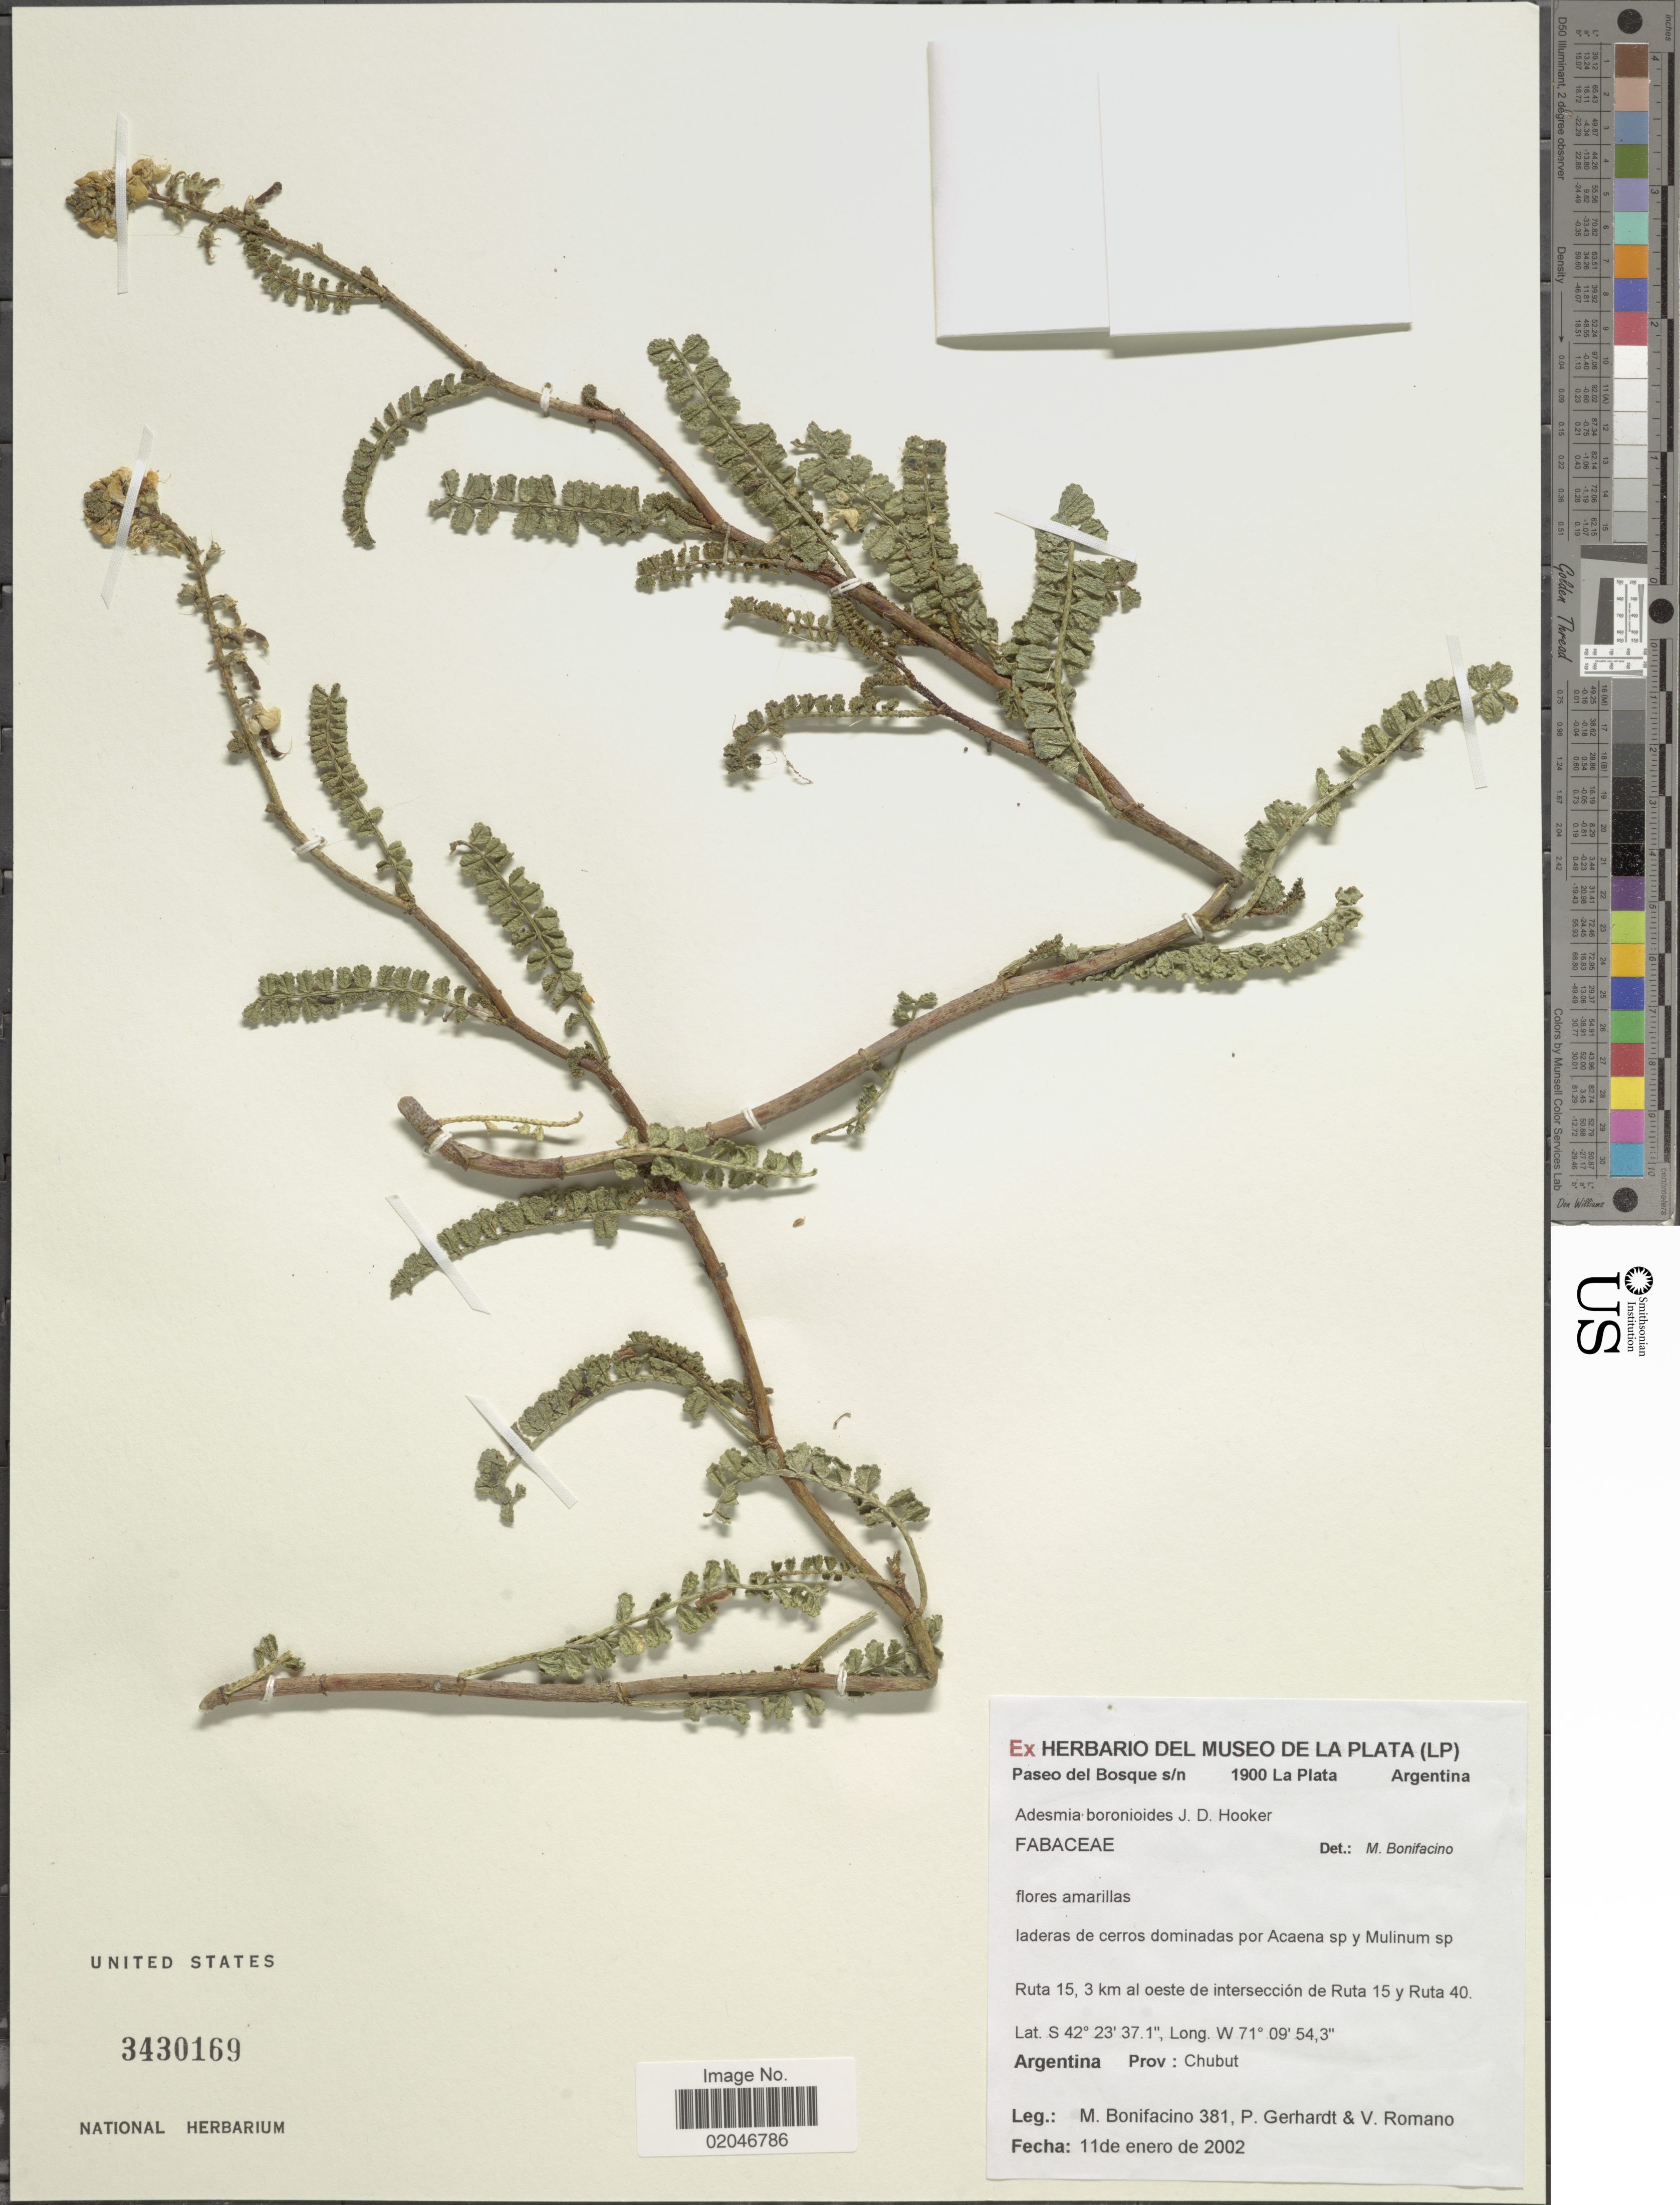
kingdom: Plantae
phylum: Tracheophyta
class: Magnoliopsida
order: Fabales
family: Fabaceae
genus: Adesmia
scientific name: Adesmia boronioides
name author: Hook. f.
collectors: M. Bonifacino, P. Gerhardt & V. Romano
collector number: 0381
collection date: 2002-01-11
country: Argentina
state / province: Chubut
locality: Ruta 15, 3 km al oeste de intersection de Ruta 15 y Ruta 40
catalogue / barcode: US 3430169